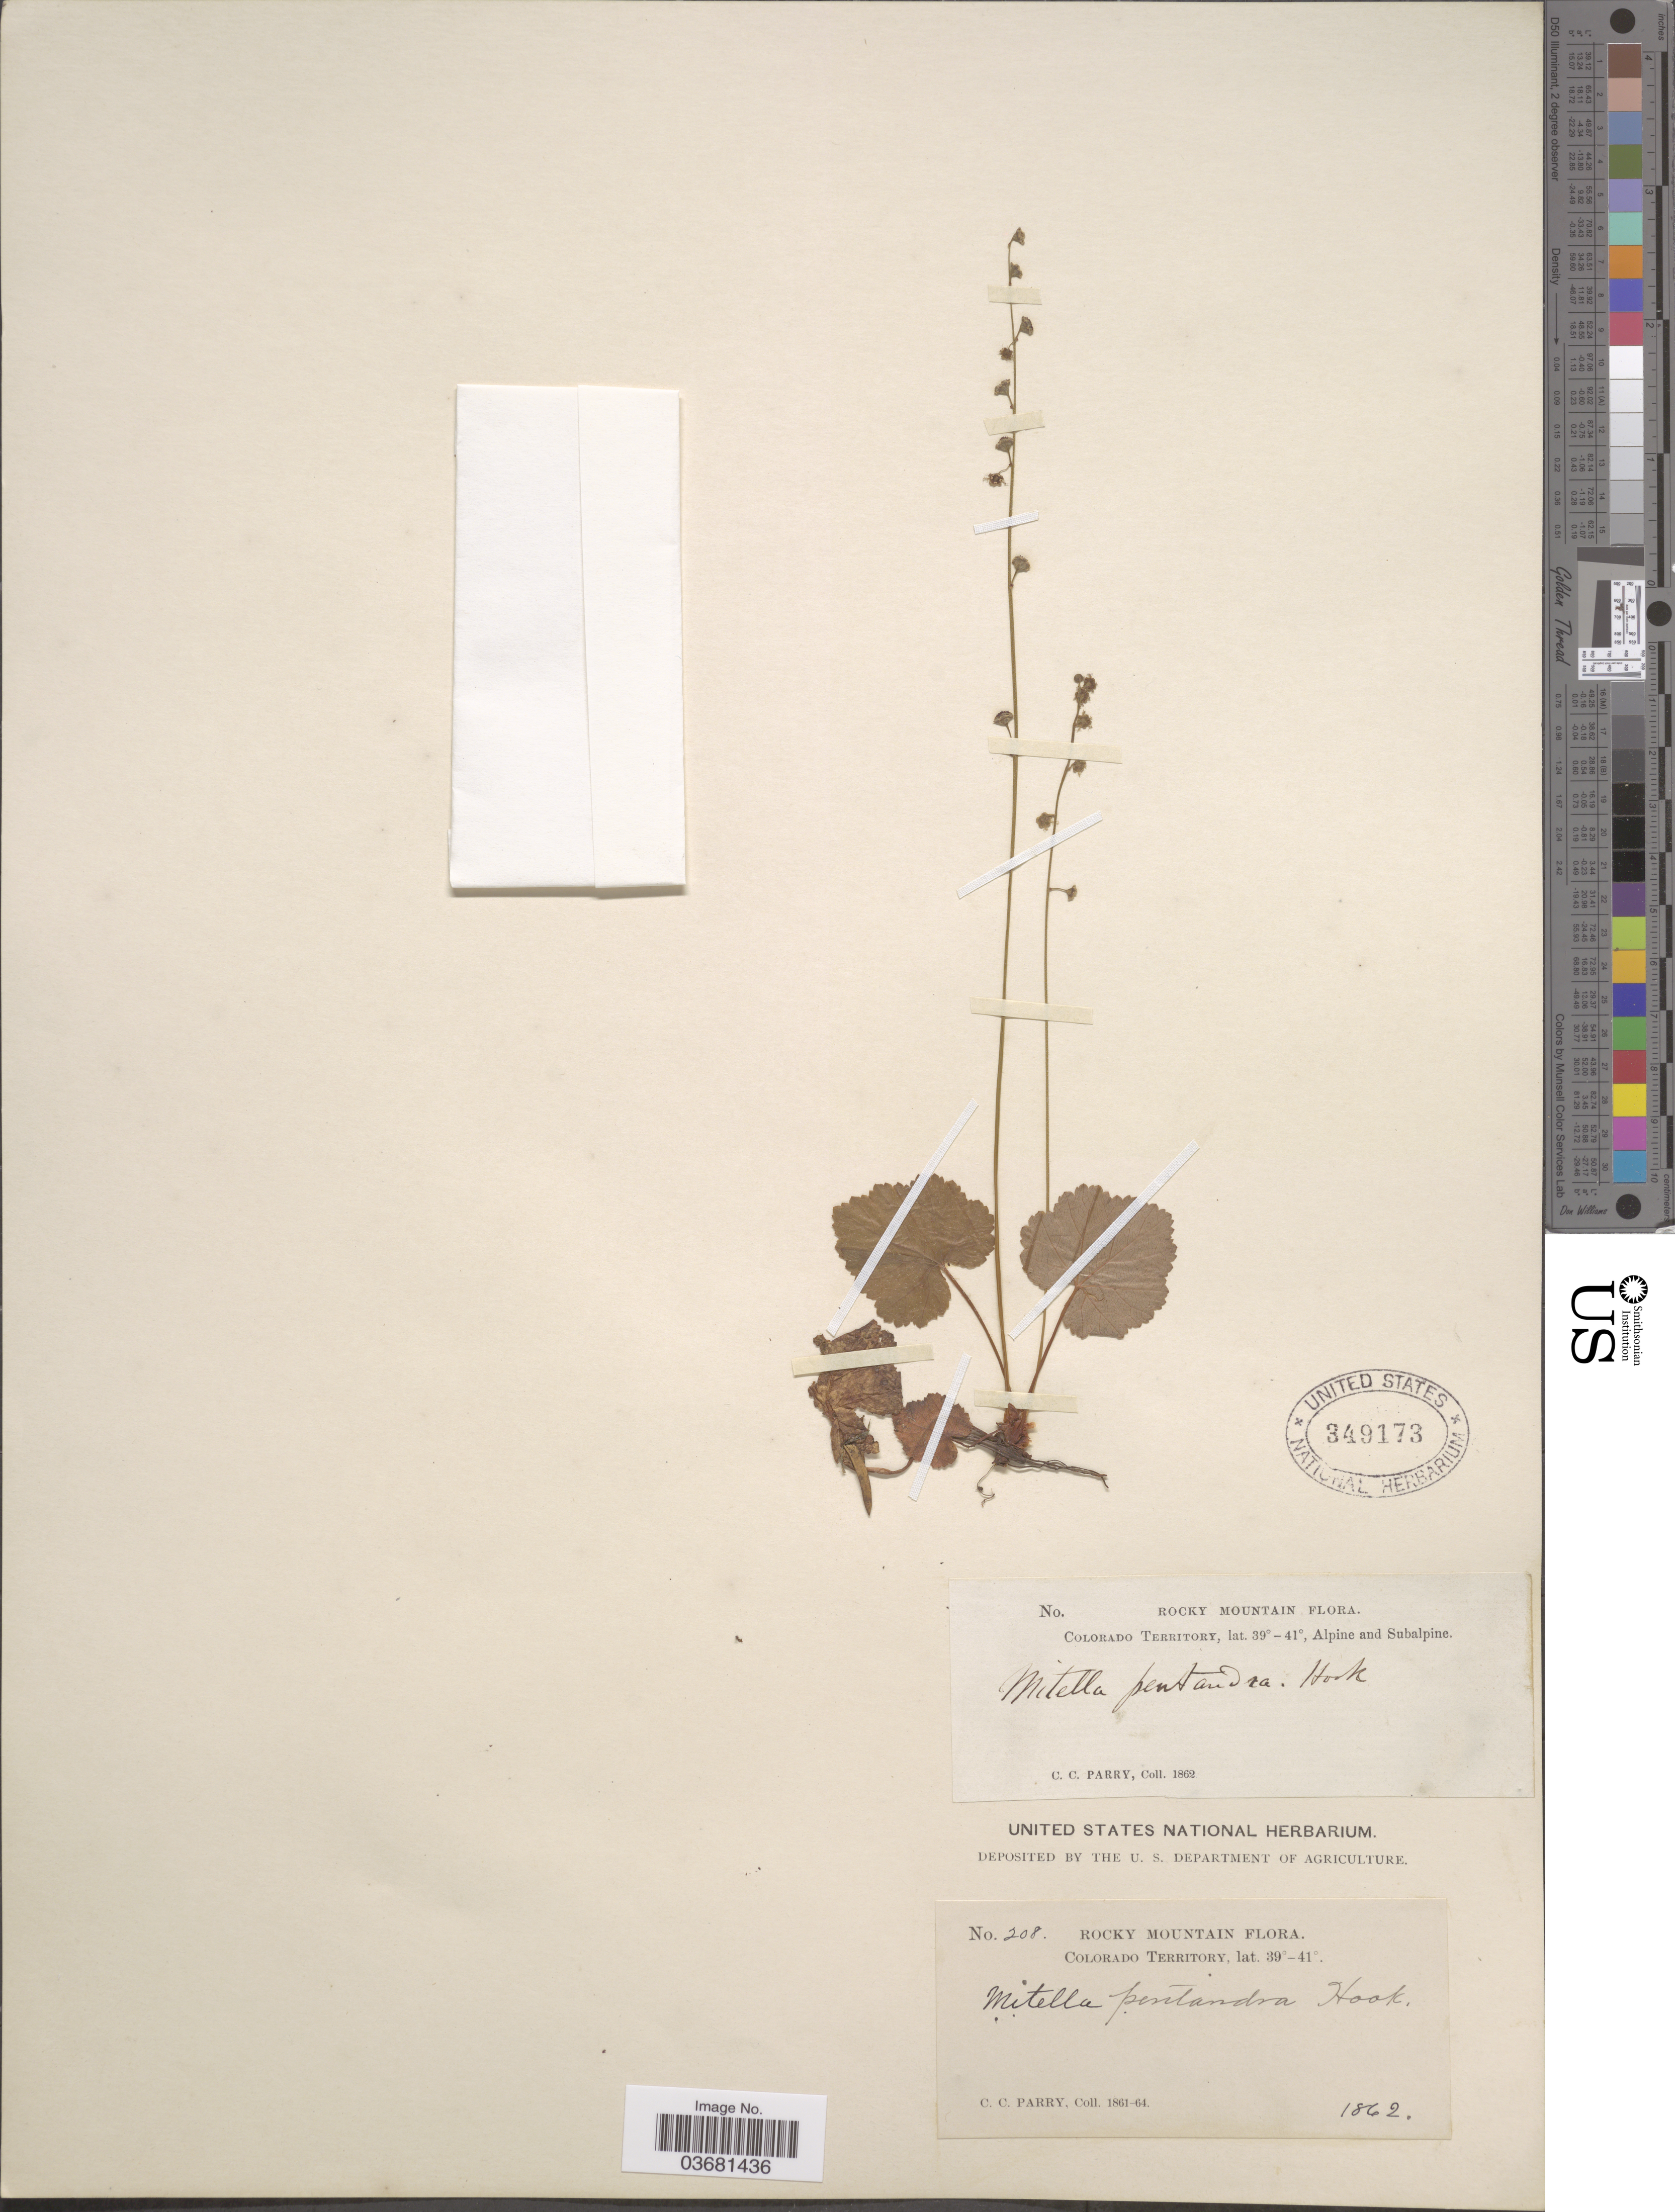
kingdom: Plantae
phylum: Tracheophyta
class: Magnoliopsida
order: Saxifragales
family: Saxifragaceae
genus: Mitella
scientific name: Mitella pentandra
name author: Hook.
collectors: C. C. Parry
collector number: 208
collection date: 1862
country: United States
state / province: Colorado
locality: Rocky Mountain.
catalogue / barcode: US 349173